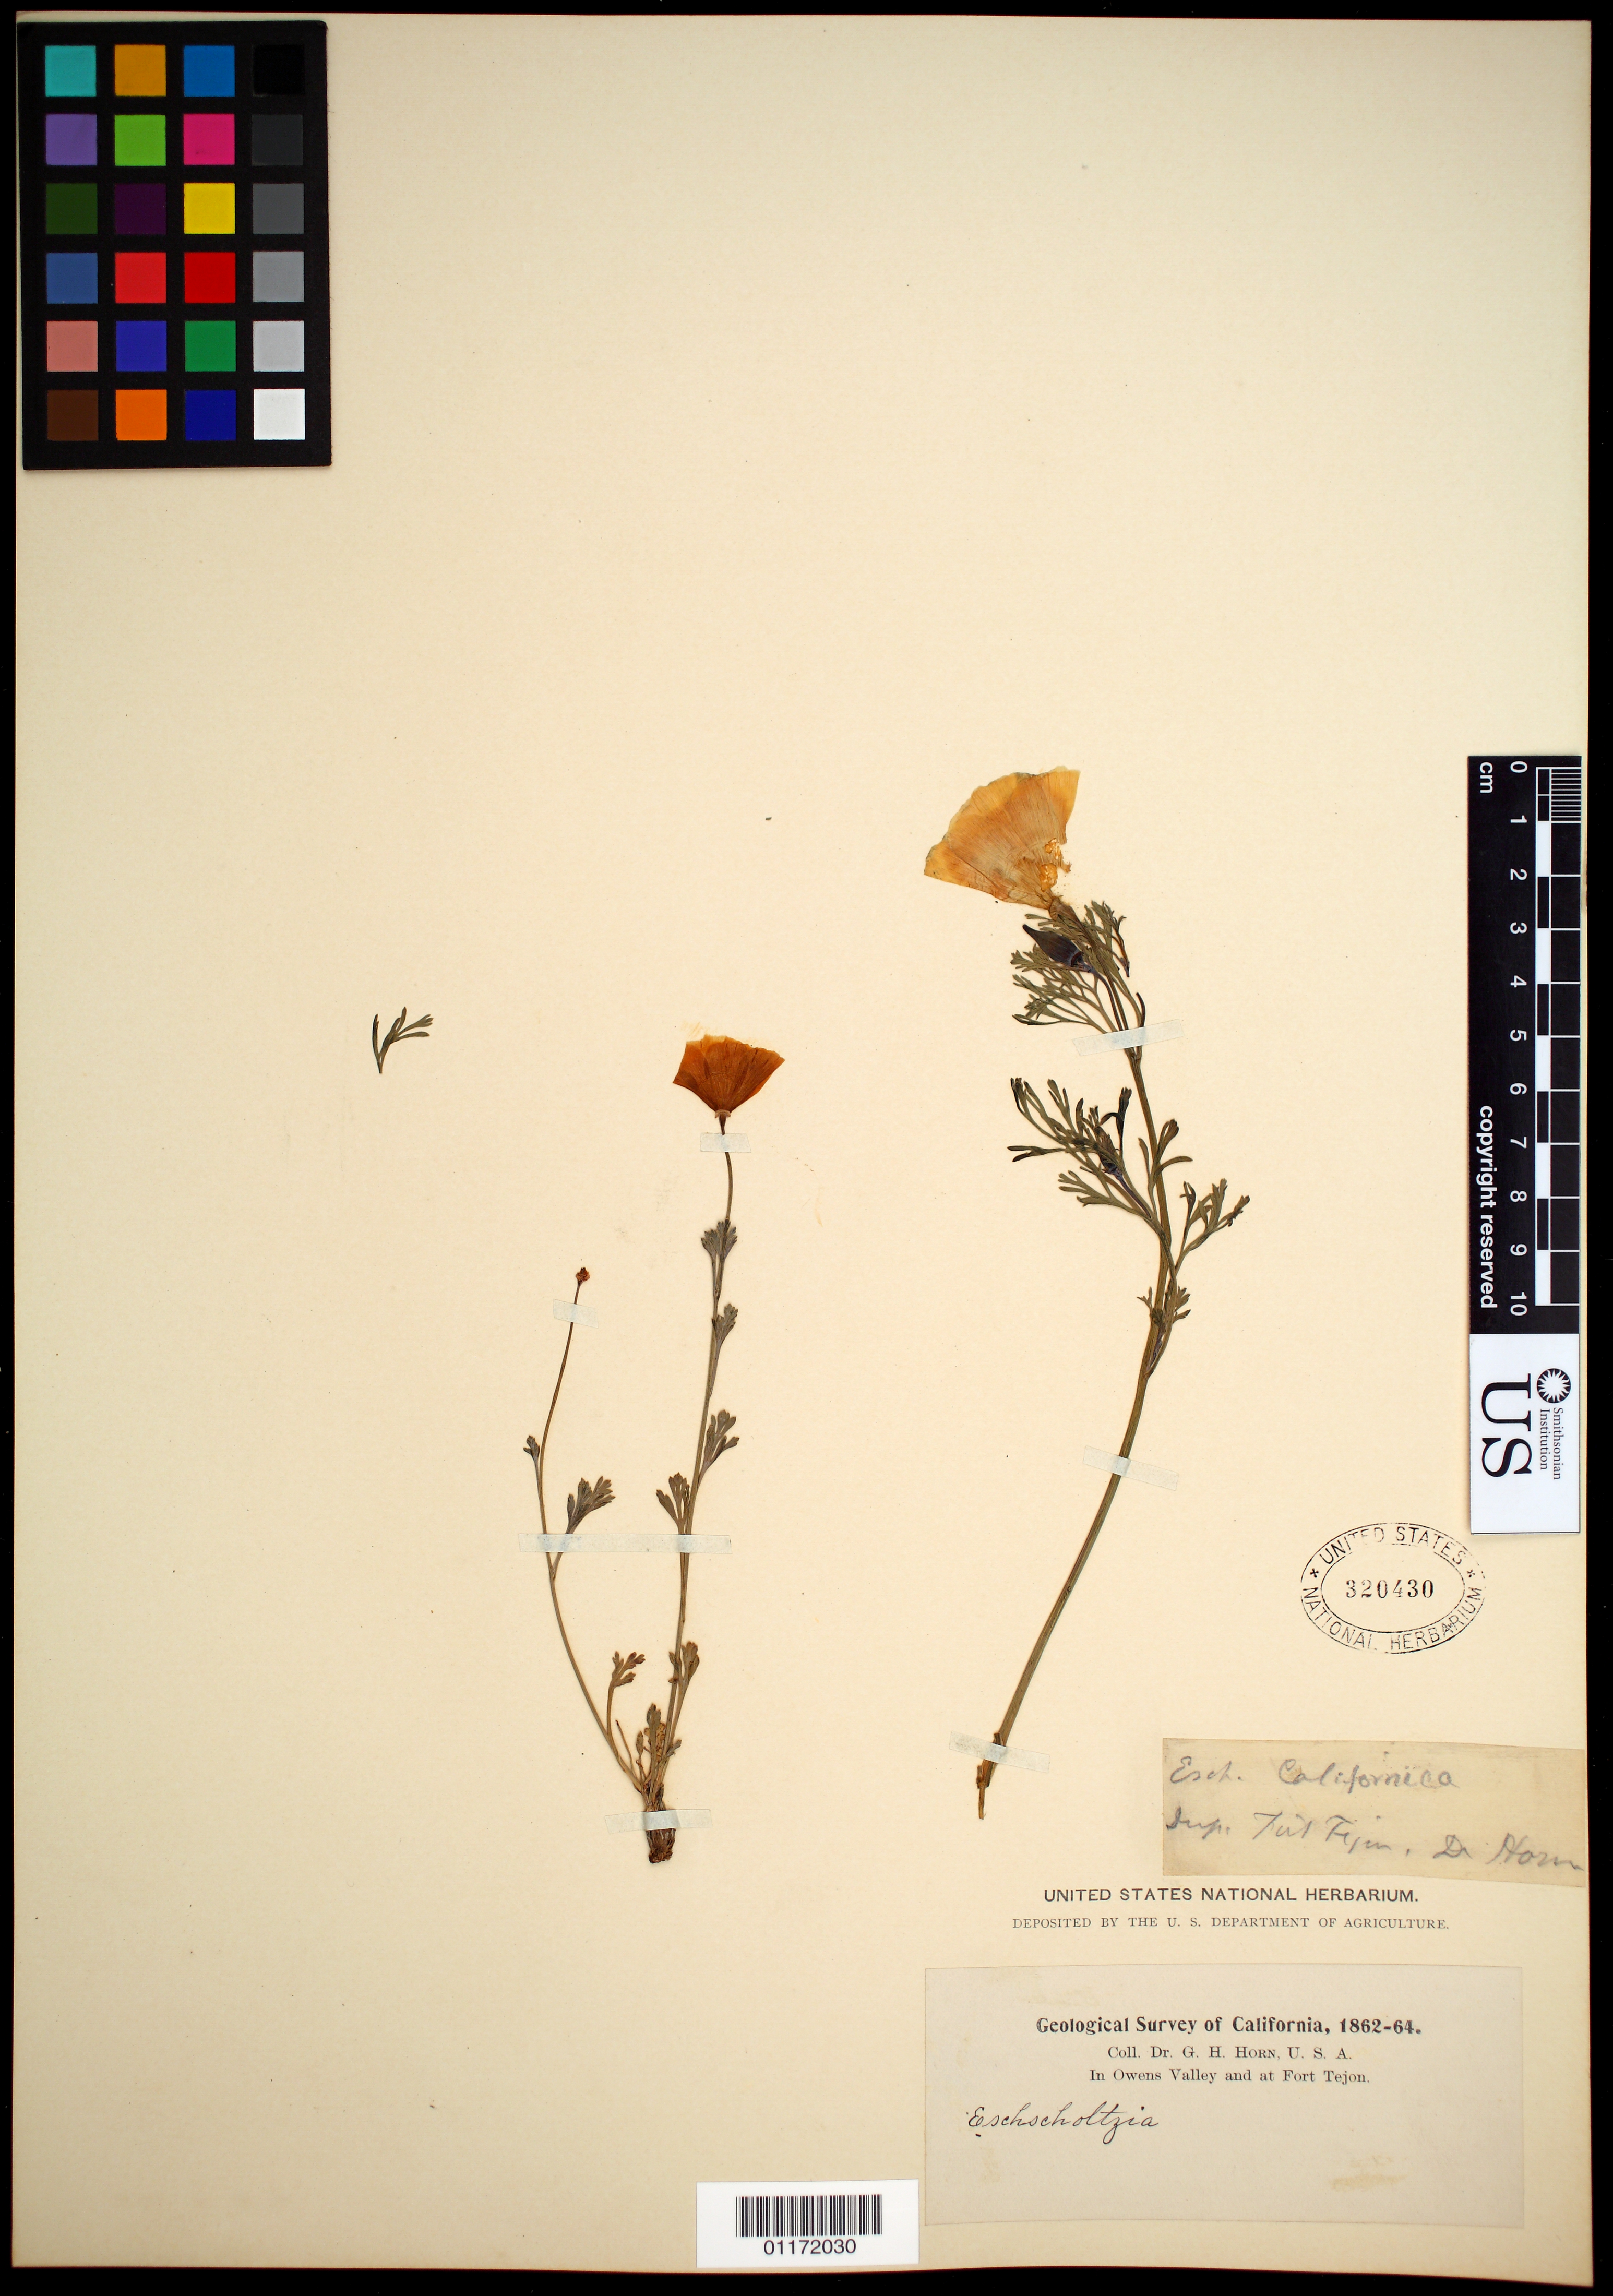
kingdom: Plantae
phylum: Tracheophyta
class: Magnoliopsida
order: Ranunculales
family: Papaveraceae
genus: Eschscholzia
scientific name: Eschscholzia californica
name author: Cham.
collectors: G. Horn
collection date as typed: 1862 to -- --- 1864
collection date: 1862/1864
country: United States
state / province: California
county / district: Kern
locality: In Owens Valley and at Fort Tejon.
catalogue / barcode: US 320430